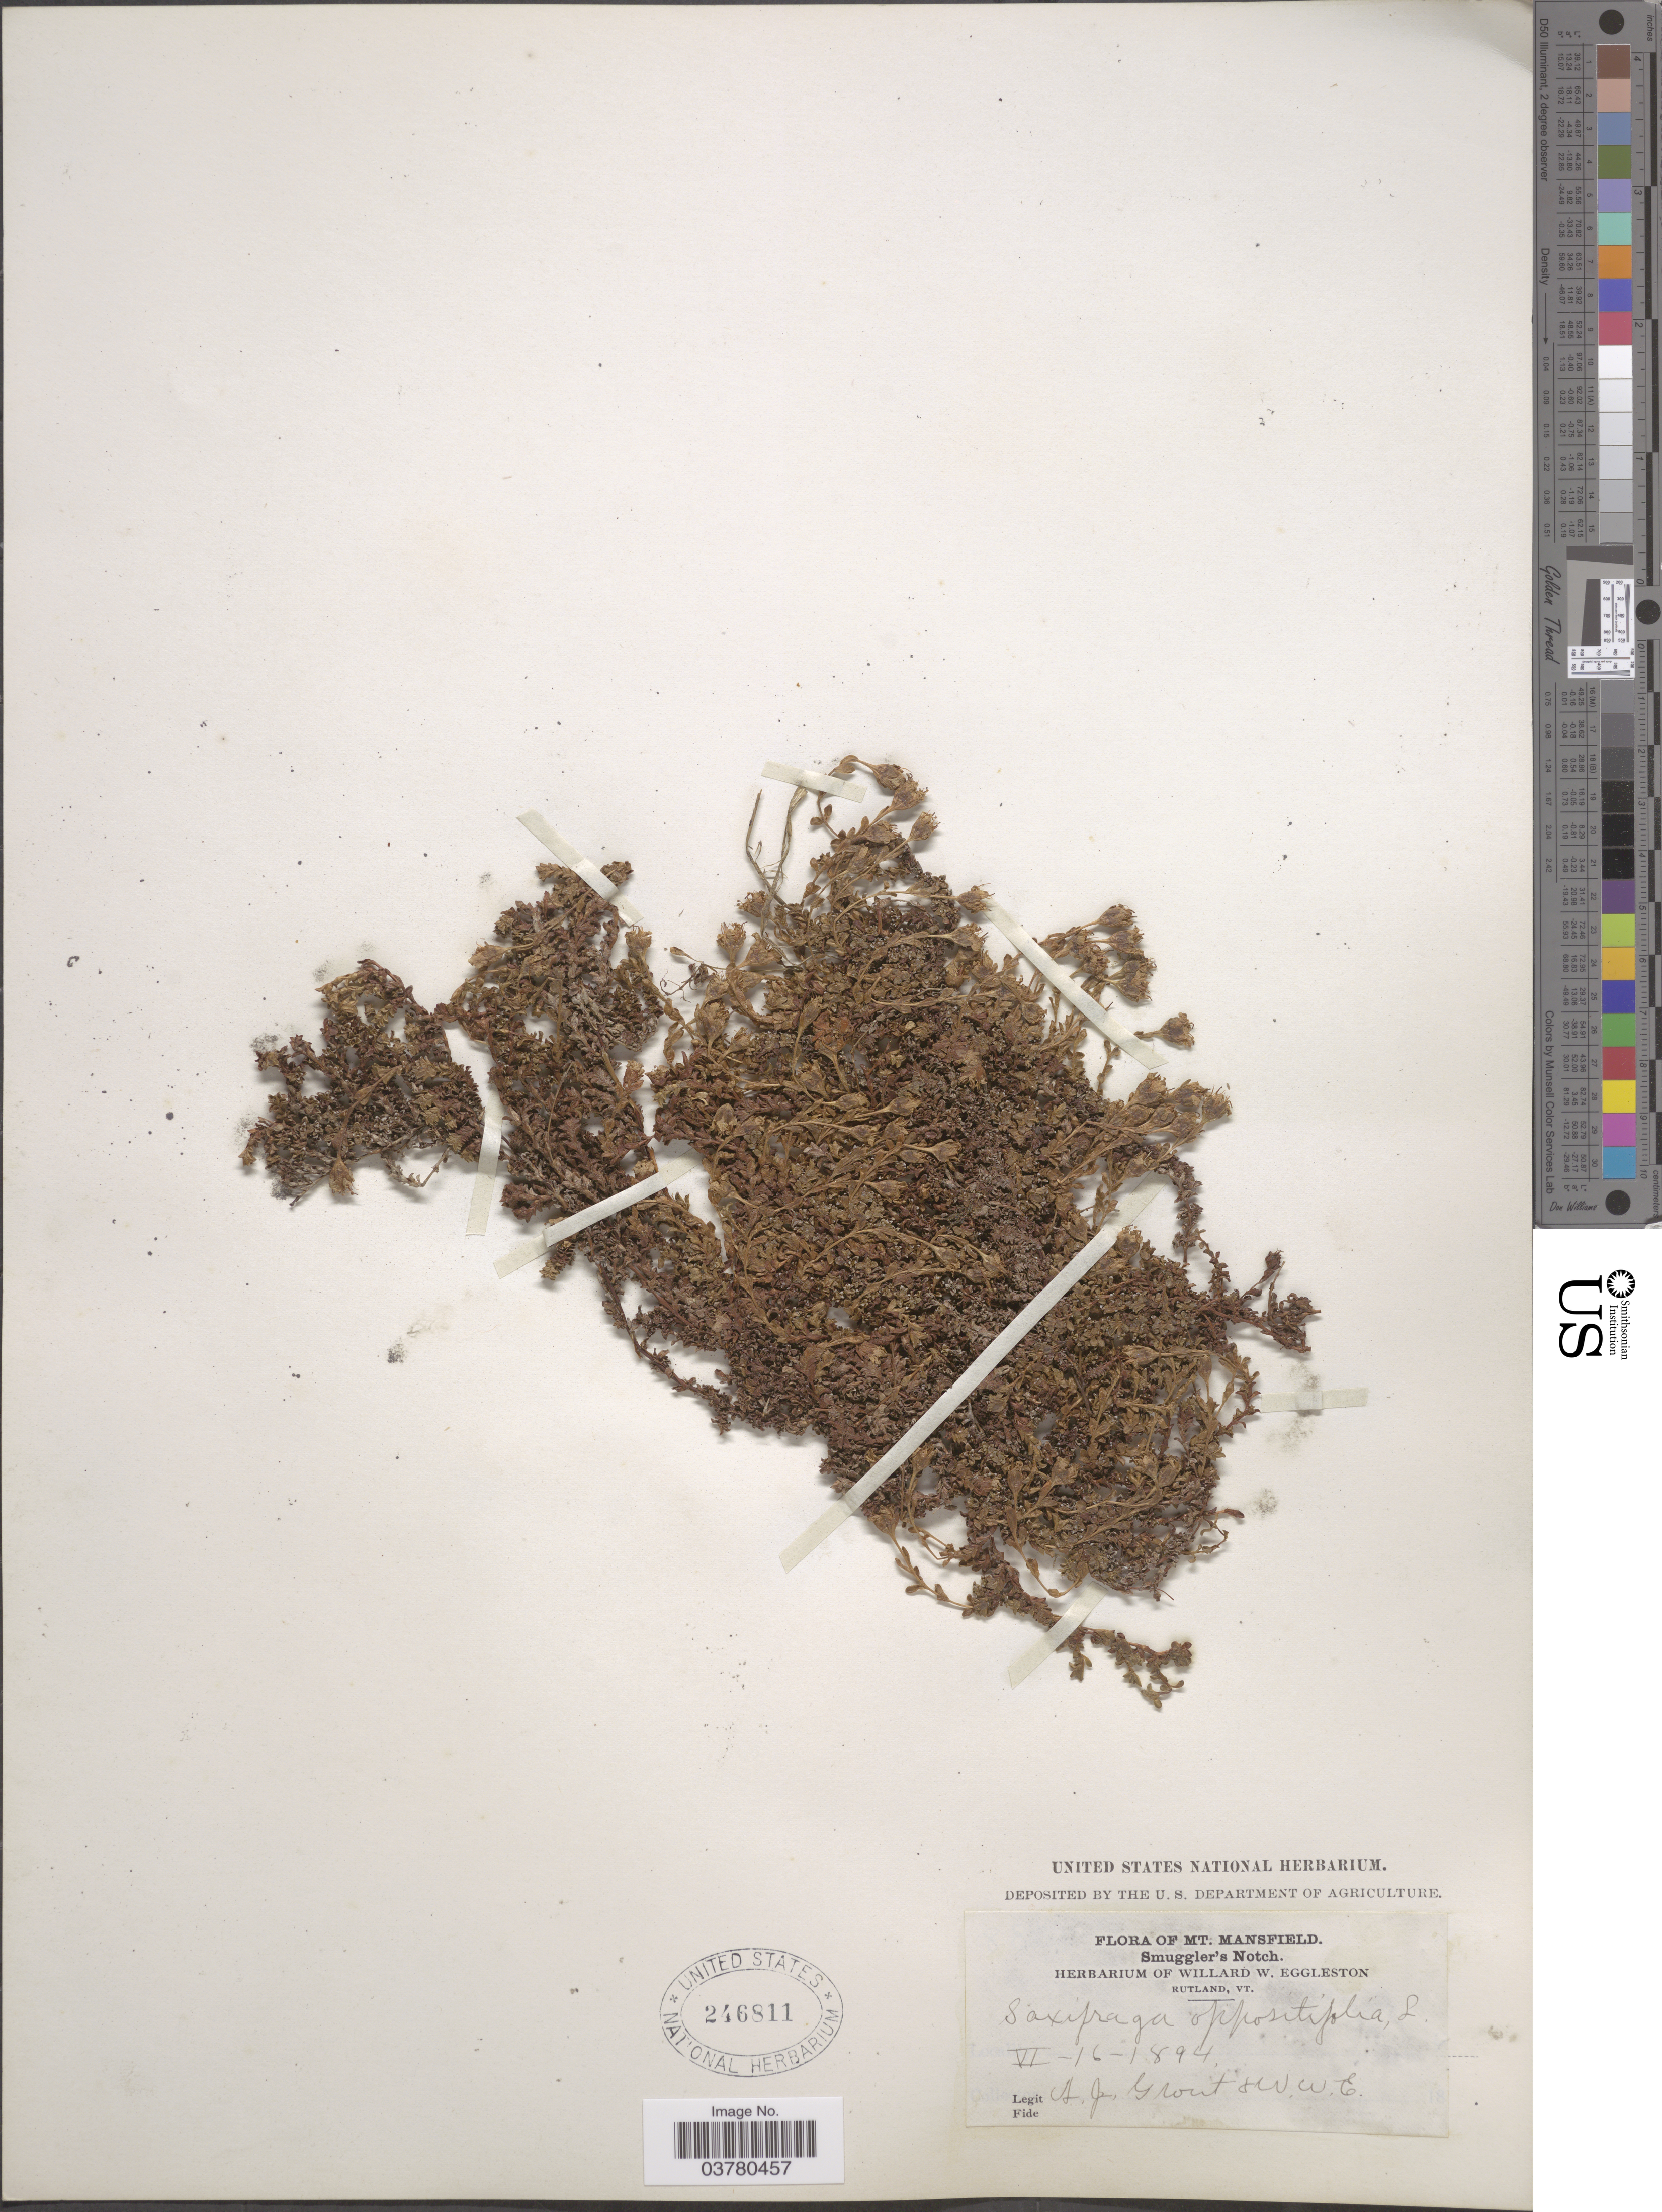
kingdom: Plantae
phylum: Tracheophyta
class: Magnoliopsida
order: Saxifragales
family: Saxifragaceae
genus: Saxifraga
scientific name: Saxifraga oppositifolia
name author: L.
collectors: A. J. Grout & W. W. Eggleston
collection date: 1894-06-16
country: United States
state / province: Vermont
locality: Mt. Mansfield. Smuggler's Notch.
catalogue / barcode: US 246811